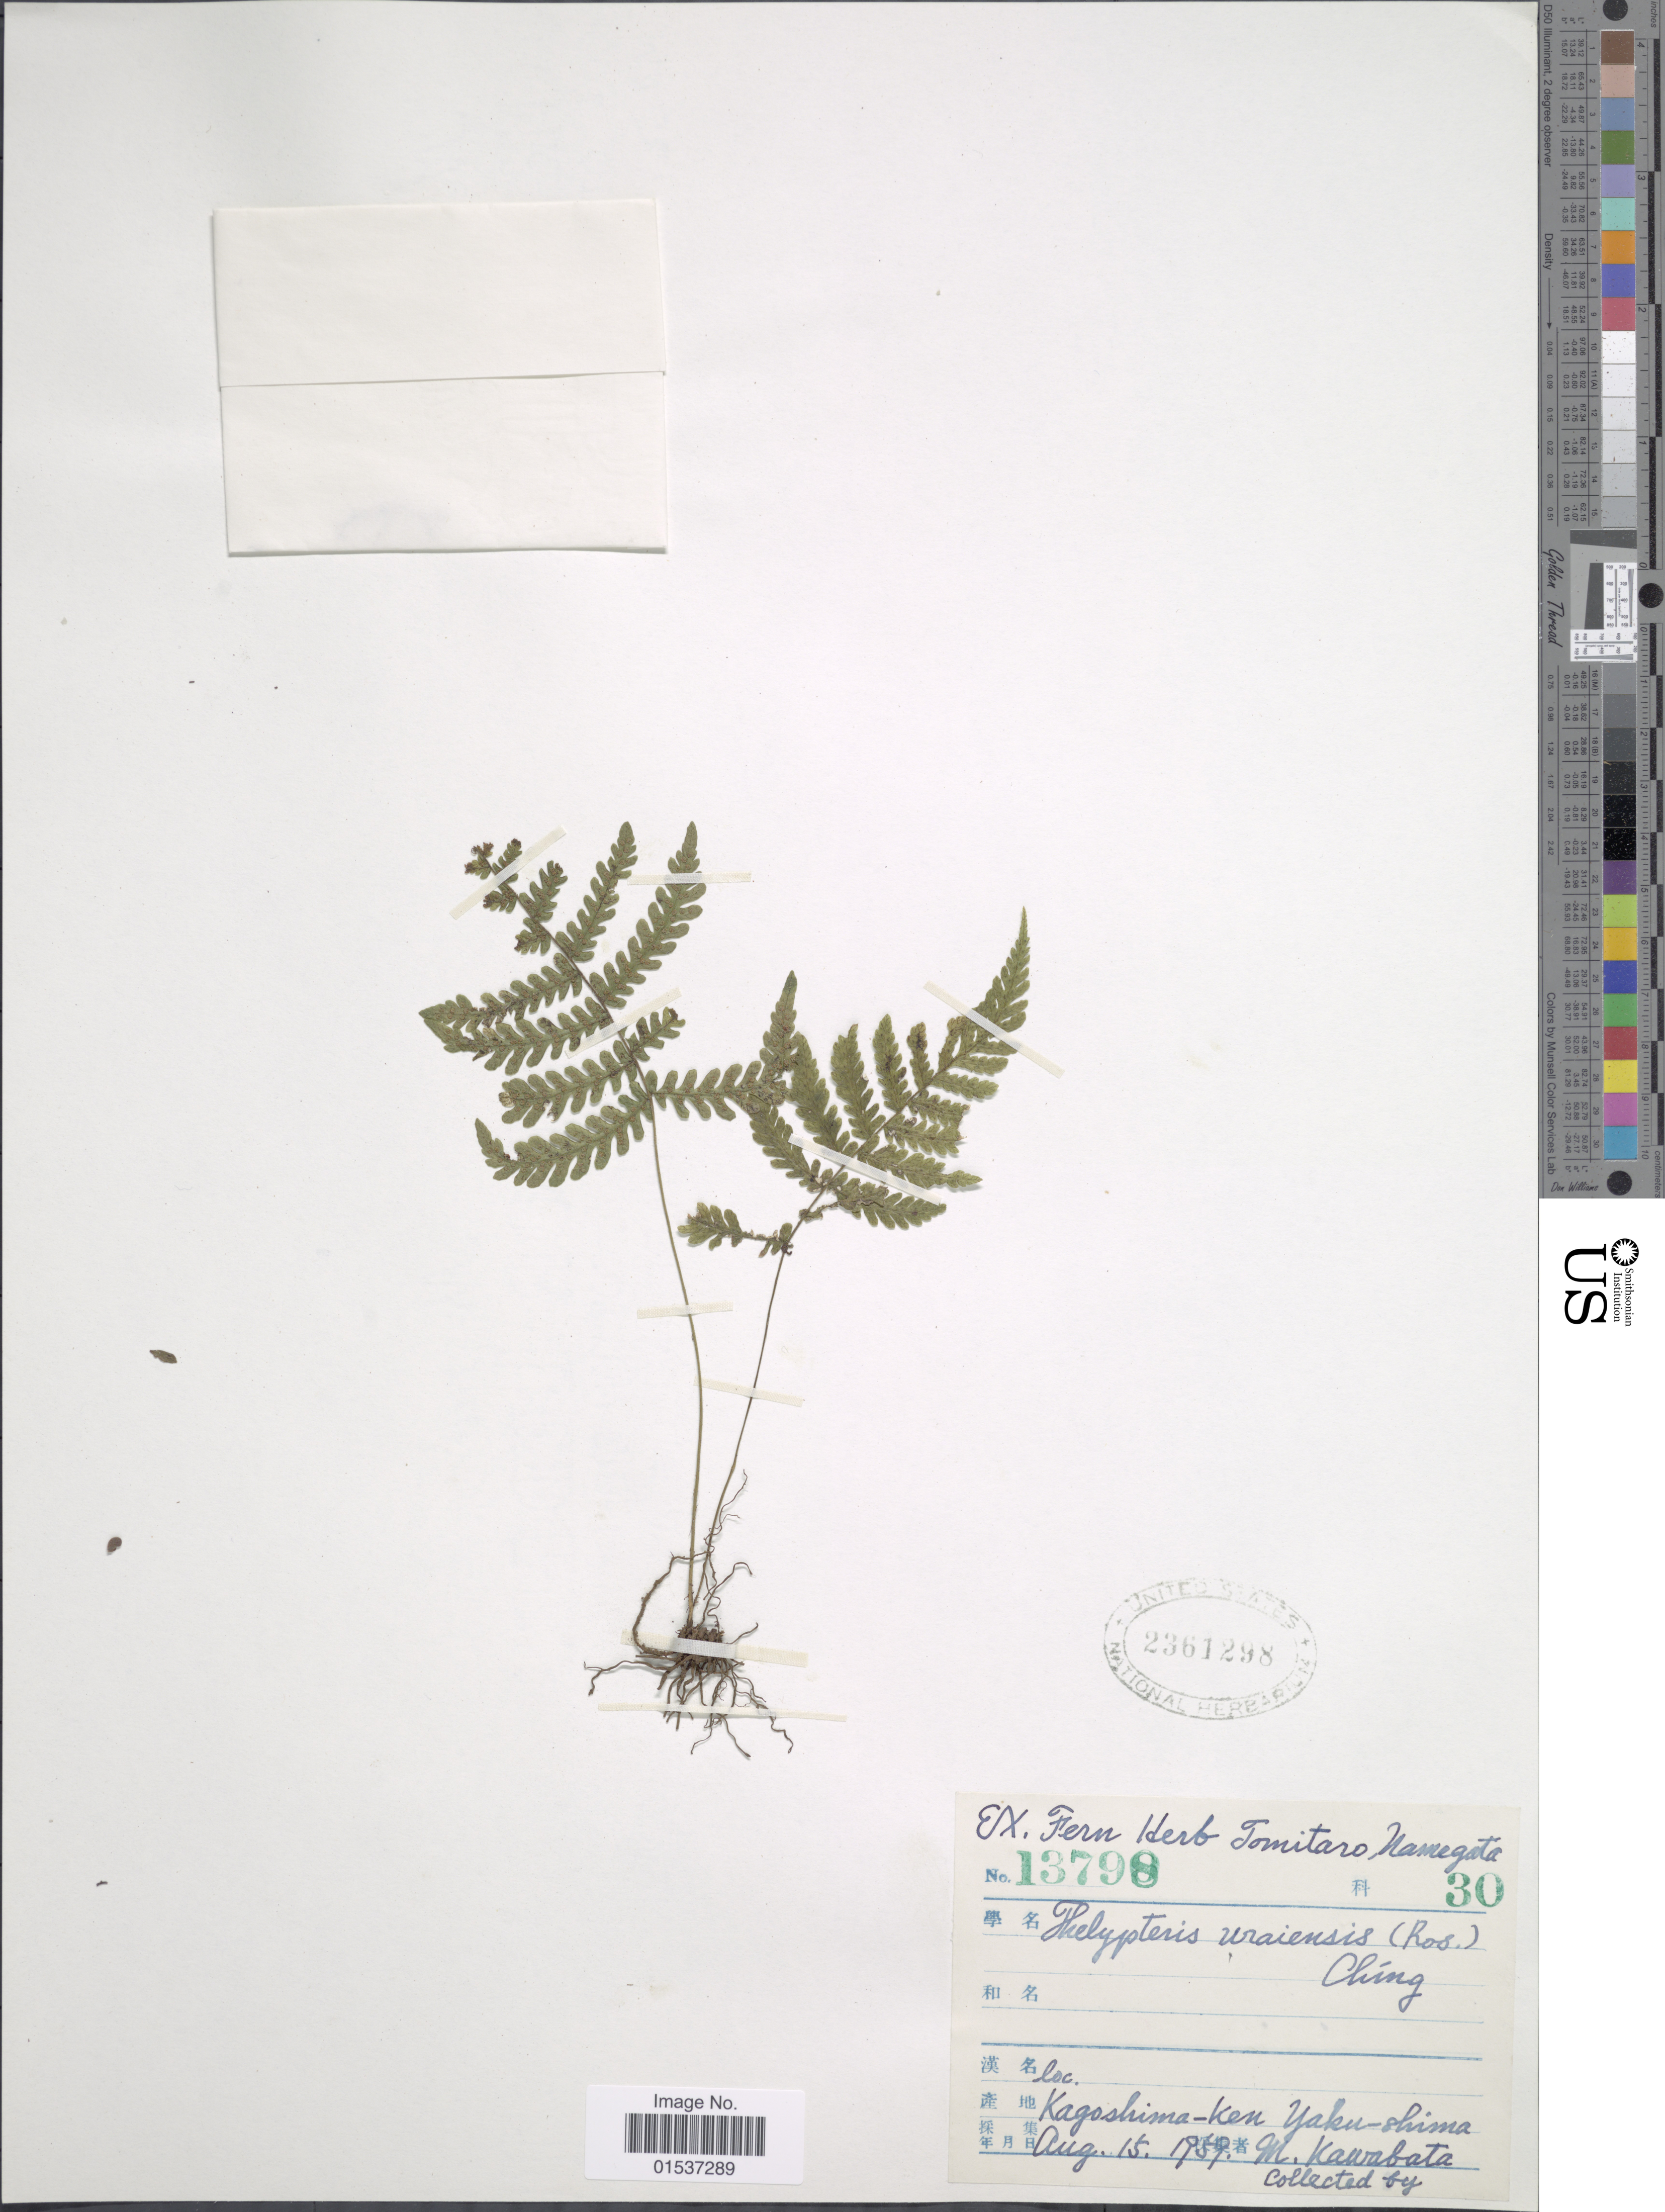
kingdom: Plantae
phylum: Tracheophyta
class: Polypodiopsida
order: Polypodiales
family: Thelypteridaceae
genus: Metathelypteris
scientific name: Metathelypteris uraiensis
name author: (Rosenst.) Ching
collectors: M. Kawabata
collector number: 13798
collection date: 1959-08-15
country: Japan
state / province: Kagosima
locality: Kagoshima-Ken Yaku-shima.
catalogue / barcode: US 2361298